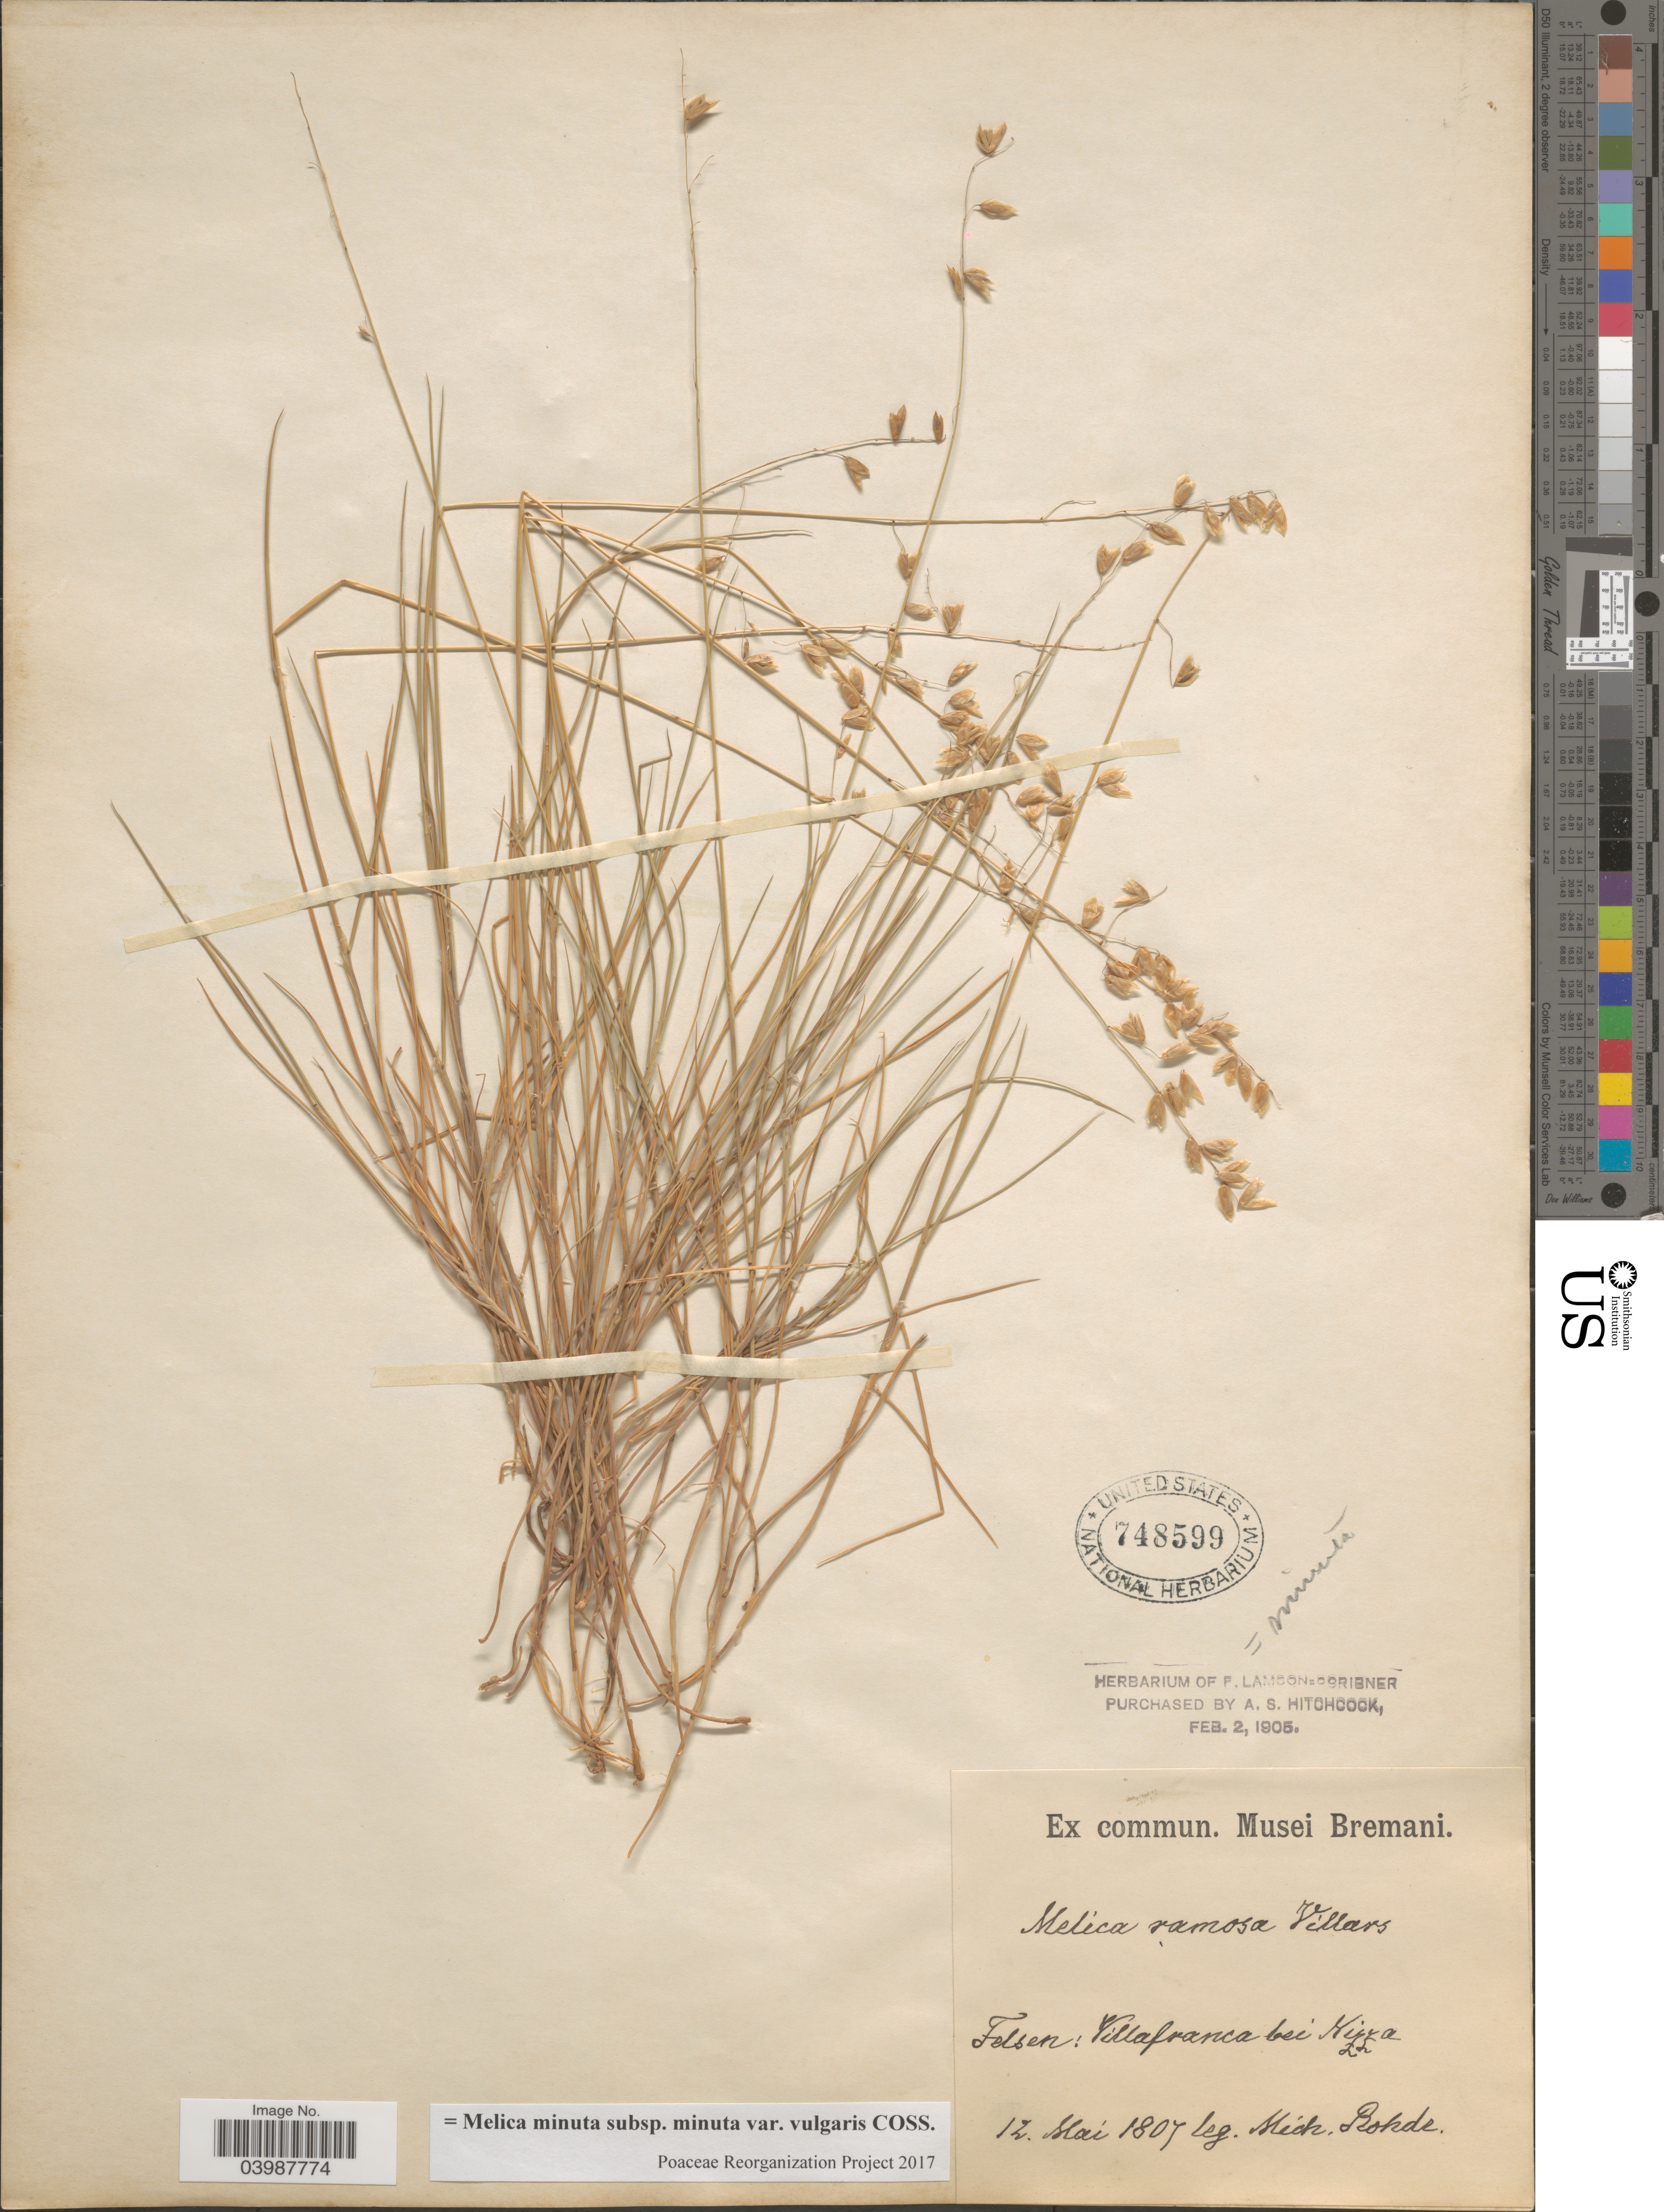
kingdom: Plantae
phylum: Tracheophyta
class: Liliopsida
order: Poales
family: Poaceae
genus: Melica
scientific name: Melica minuta subsp. minuta var. vulgaris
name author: Coss.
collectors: M. Rohde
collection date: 1807-05-12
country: France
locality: Felsen: Villafranca bei Nizza.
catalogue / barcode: US 748599